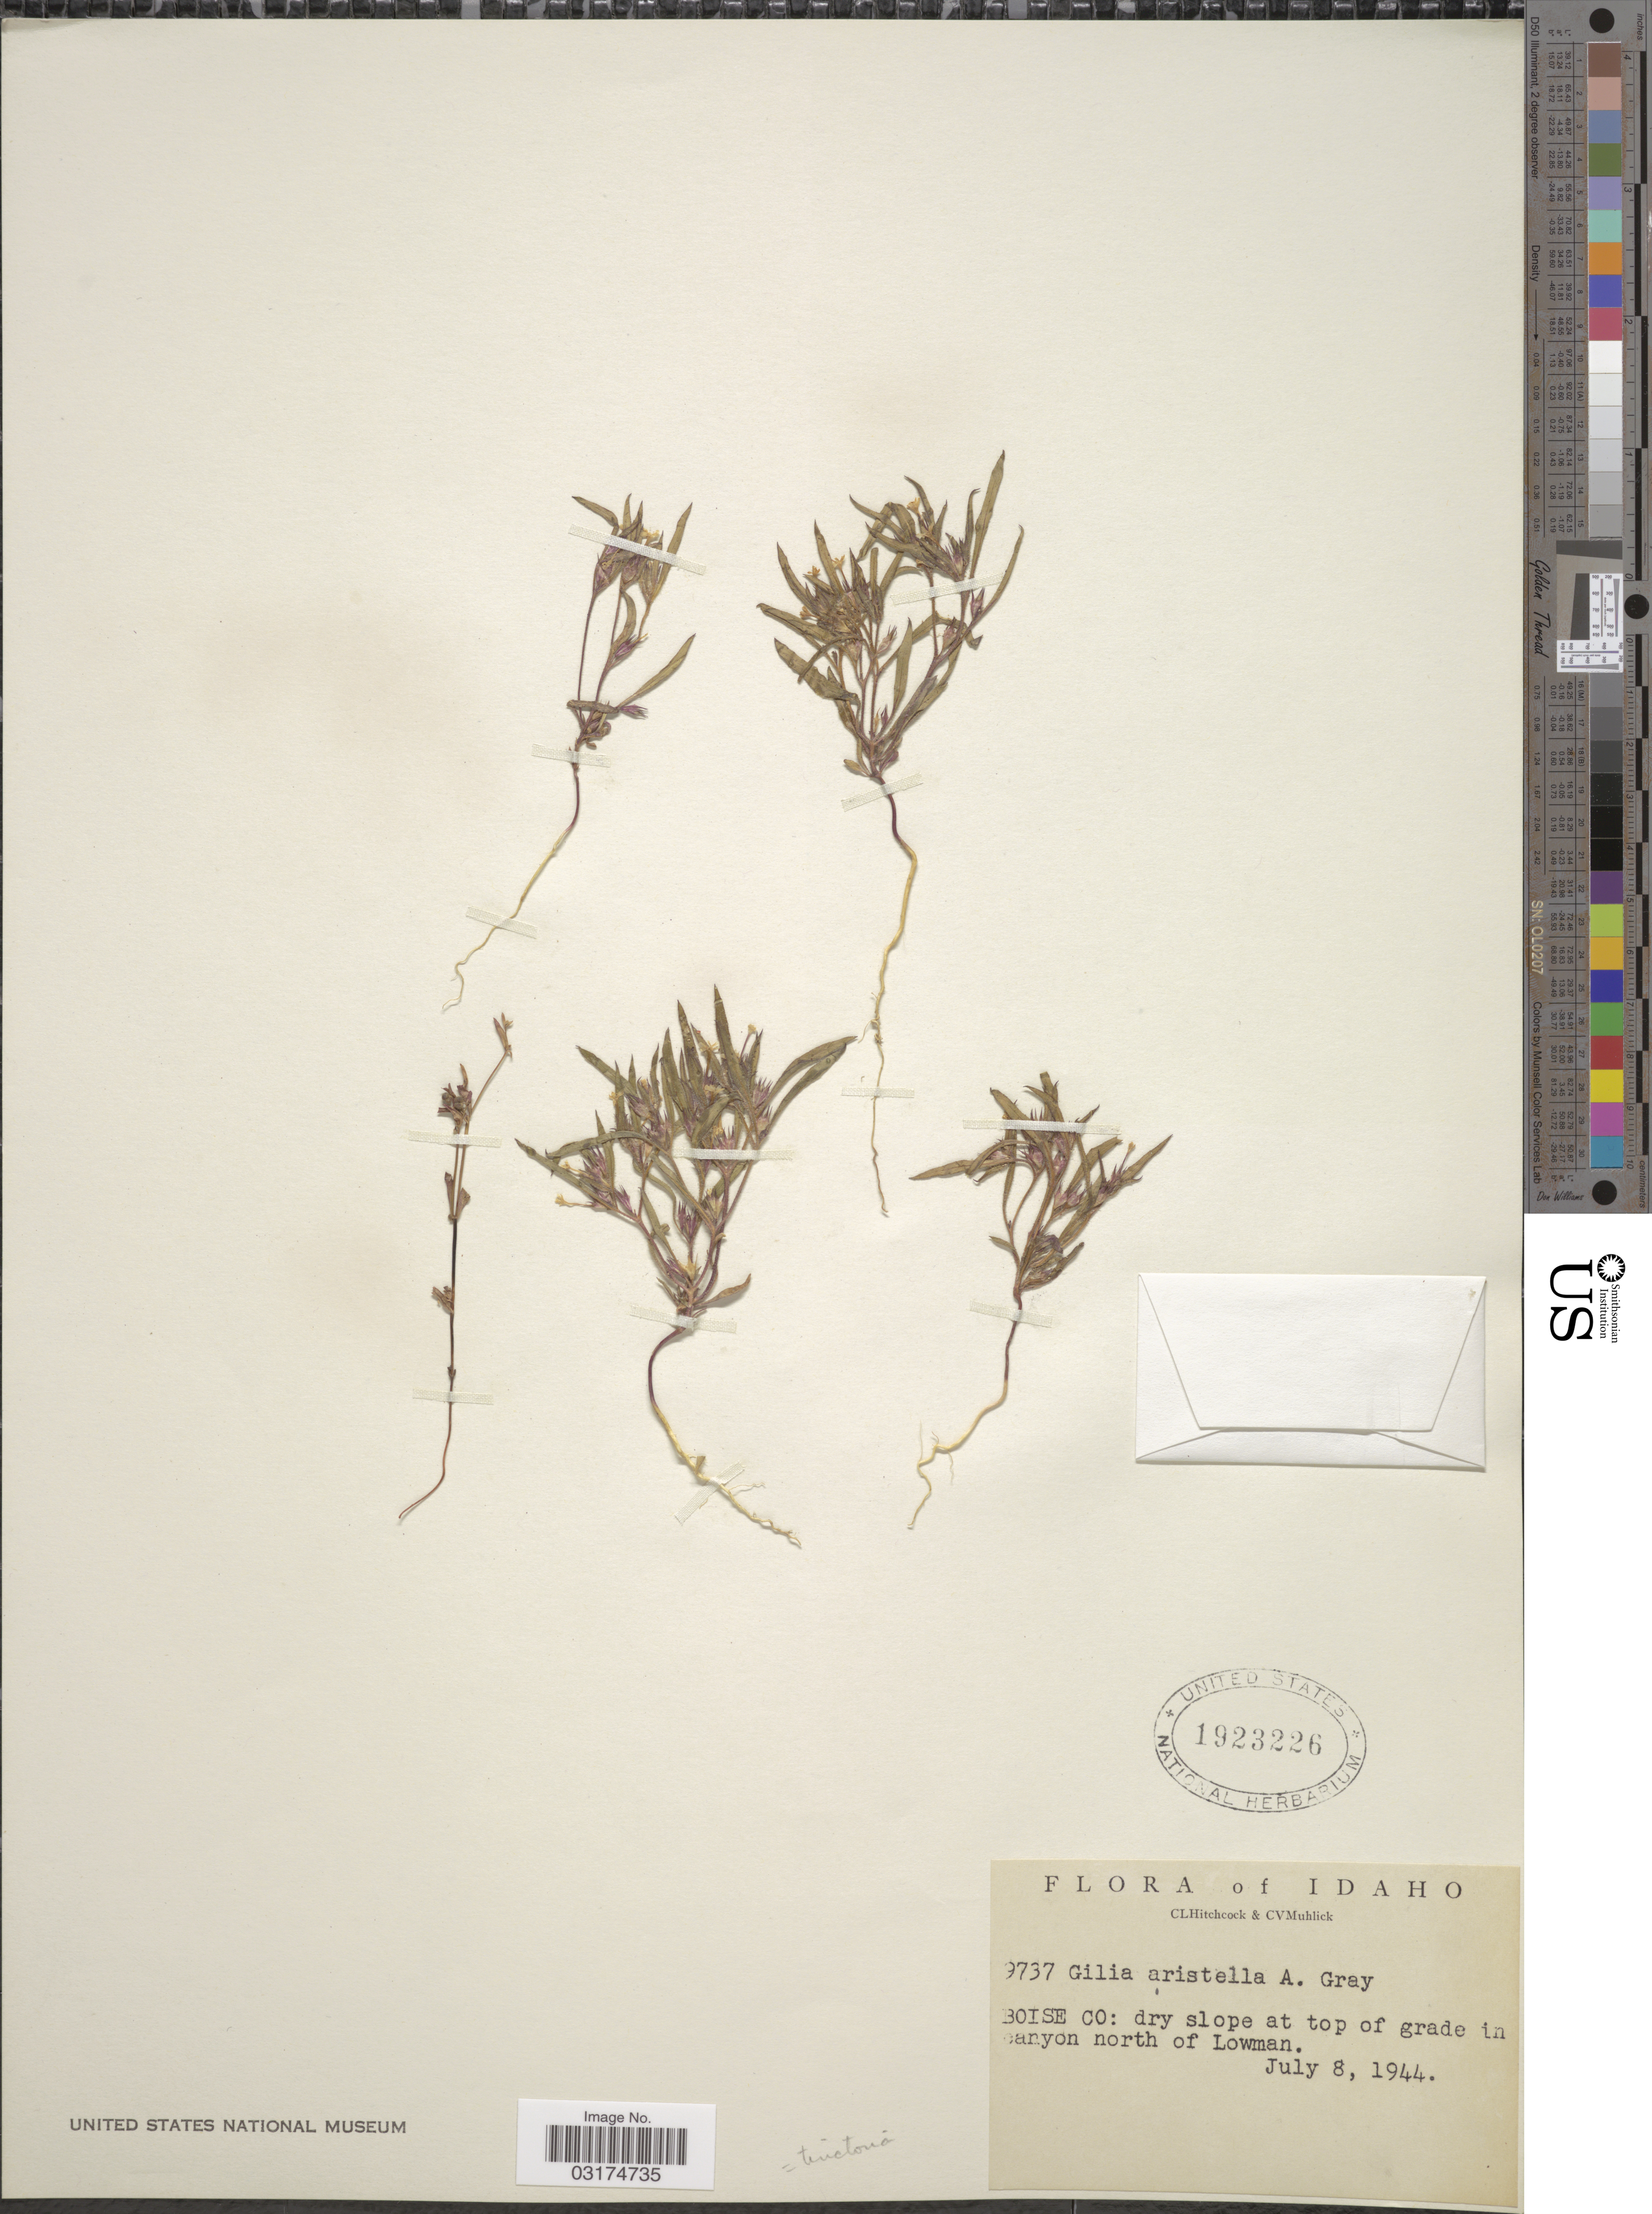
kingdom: Plantae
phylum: Tracheophyta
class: Magnoliopsida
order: Ericales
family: Polemoniaceae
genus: Collomia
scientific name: Collomia tinctoria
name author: Kellogg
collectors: C. L. Hitchcock & C. V. Muhlick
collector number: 9737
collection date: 1944-07-08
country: United States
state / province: Idaho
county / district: Boise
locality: dry slope at top of grade in canyon north of Lowman.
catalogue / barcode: US 1923226